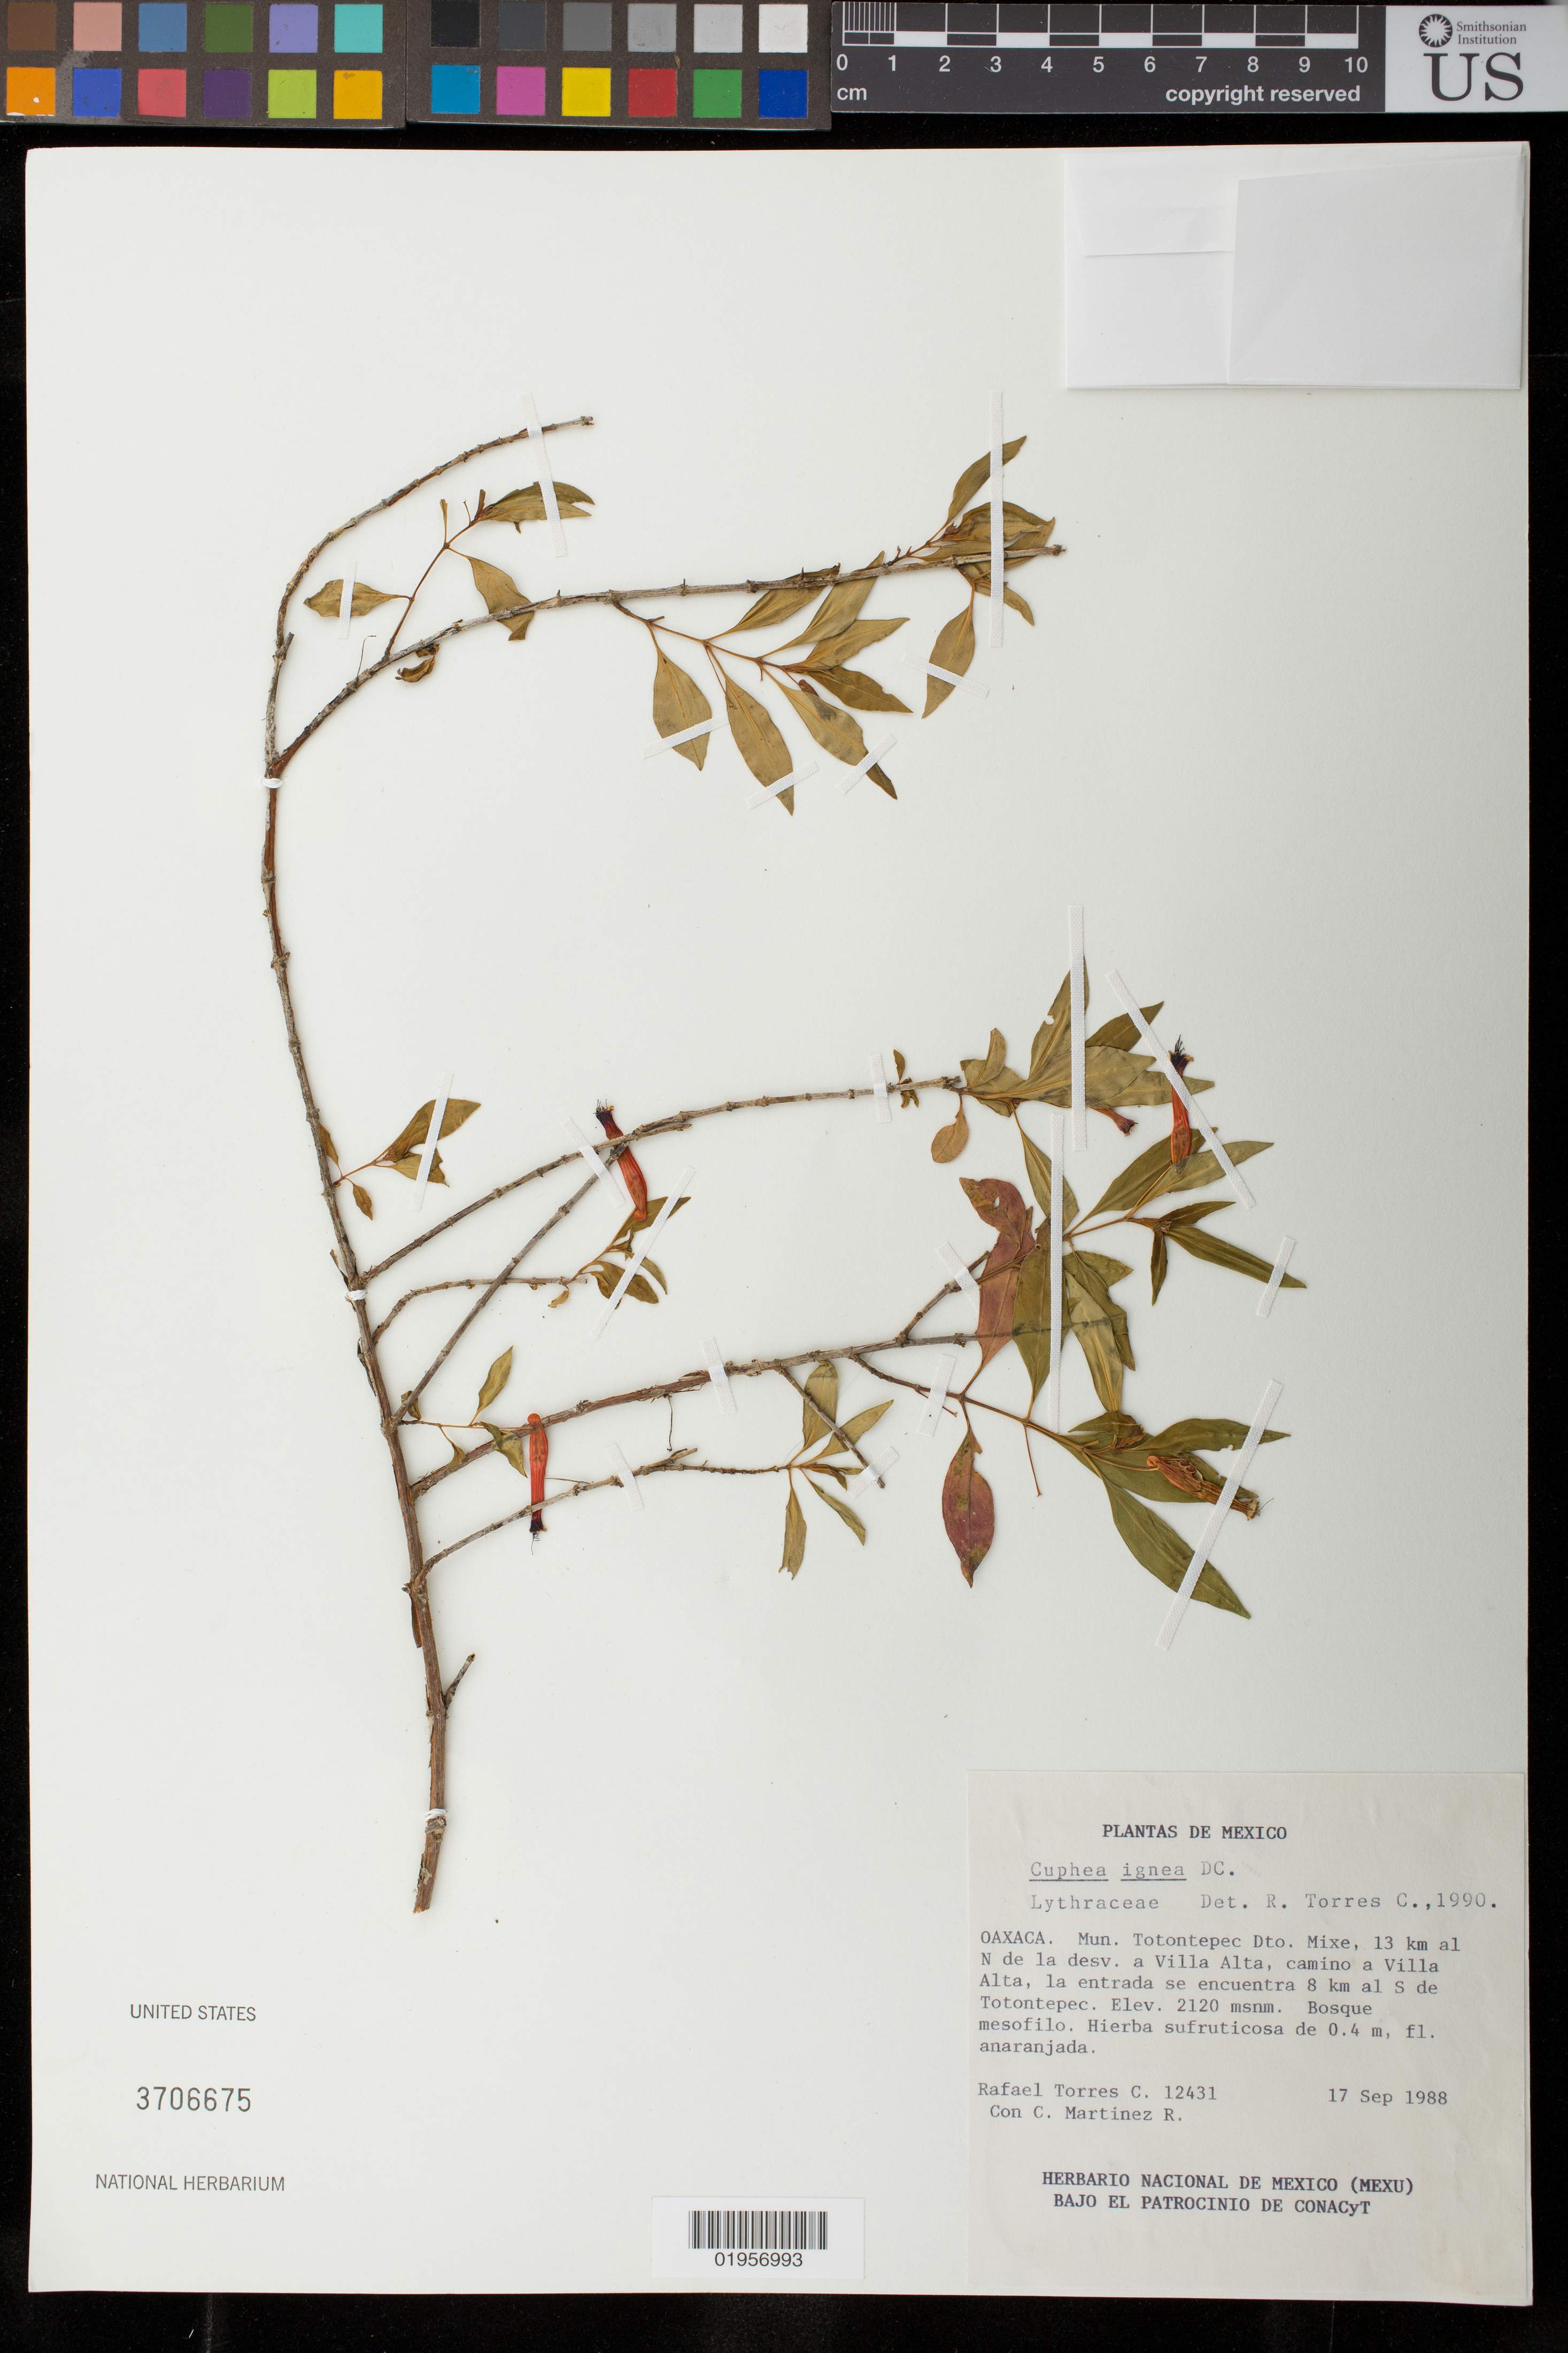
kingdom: Plantae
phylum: Tracheophyta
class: Magnoliopsida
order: Myrtales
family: Lythraceae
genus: Cuphea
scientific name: Cuphea ignea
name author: A. DC.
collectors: R. A. Torres & C. Martínez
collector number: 12431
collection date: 1988-09-17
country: Mexico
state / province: Oaxaca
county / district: Totontepec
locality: Mixe, 13 km al Alta, 8 km al S de Totontepec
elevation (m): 2120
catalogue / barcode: US 3706675